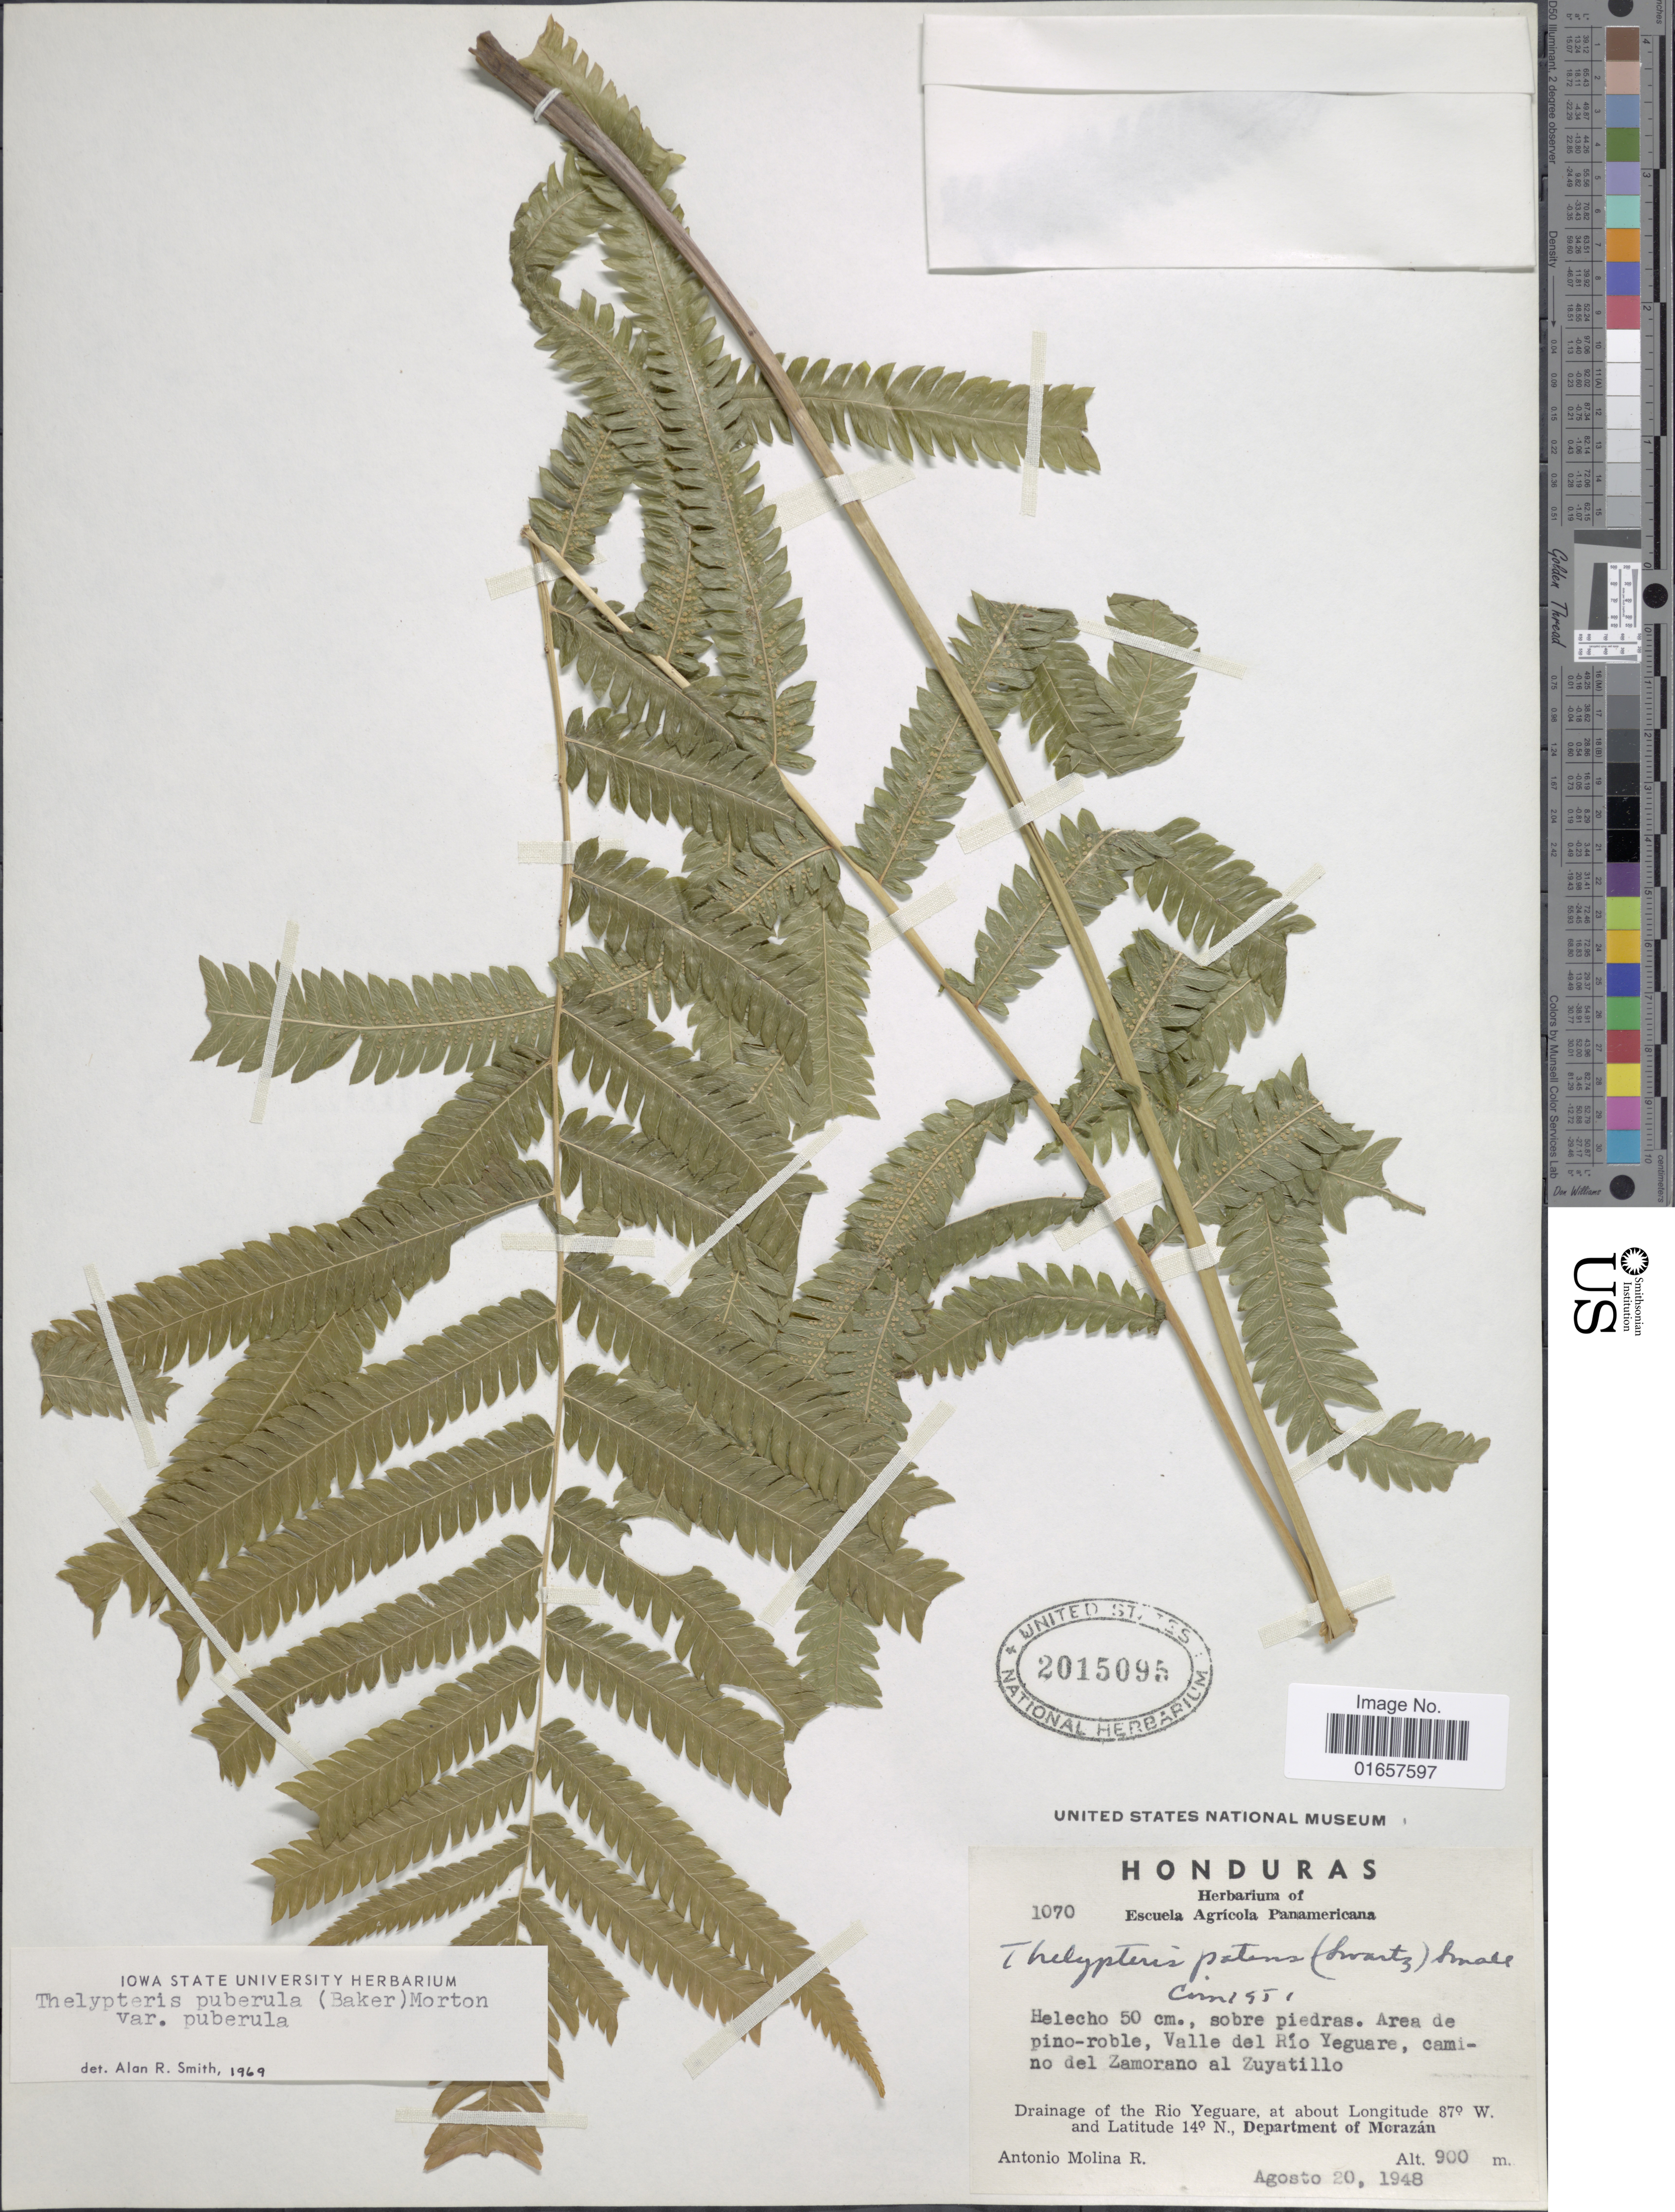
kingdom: Plantae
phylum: Tracheophyta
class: Polypodiopsida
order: Polypodiales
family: Thelypteridaceae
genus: Christella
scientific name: Christella puberula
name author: (Baker) Á. Löve & D. Löve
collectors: A. Molina R.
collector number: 1070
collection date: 1948-08-20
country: Honduras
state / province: Fco. Morazán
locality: Honduras, drainage of the Rio Yeguare, Department of Morazán. Valle del Río Yeguare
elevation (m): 900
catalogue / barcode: US 2015095